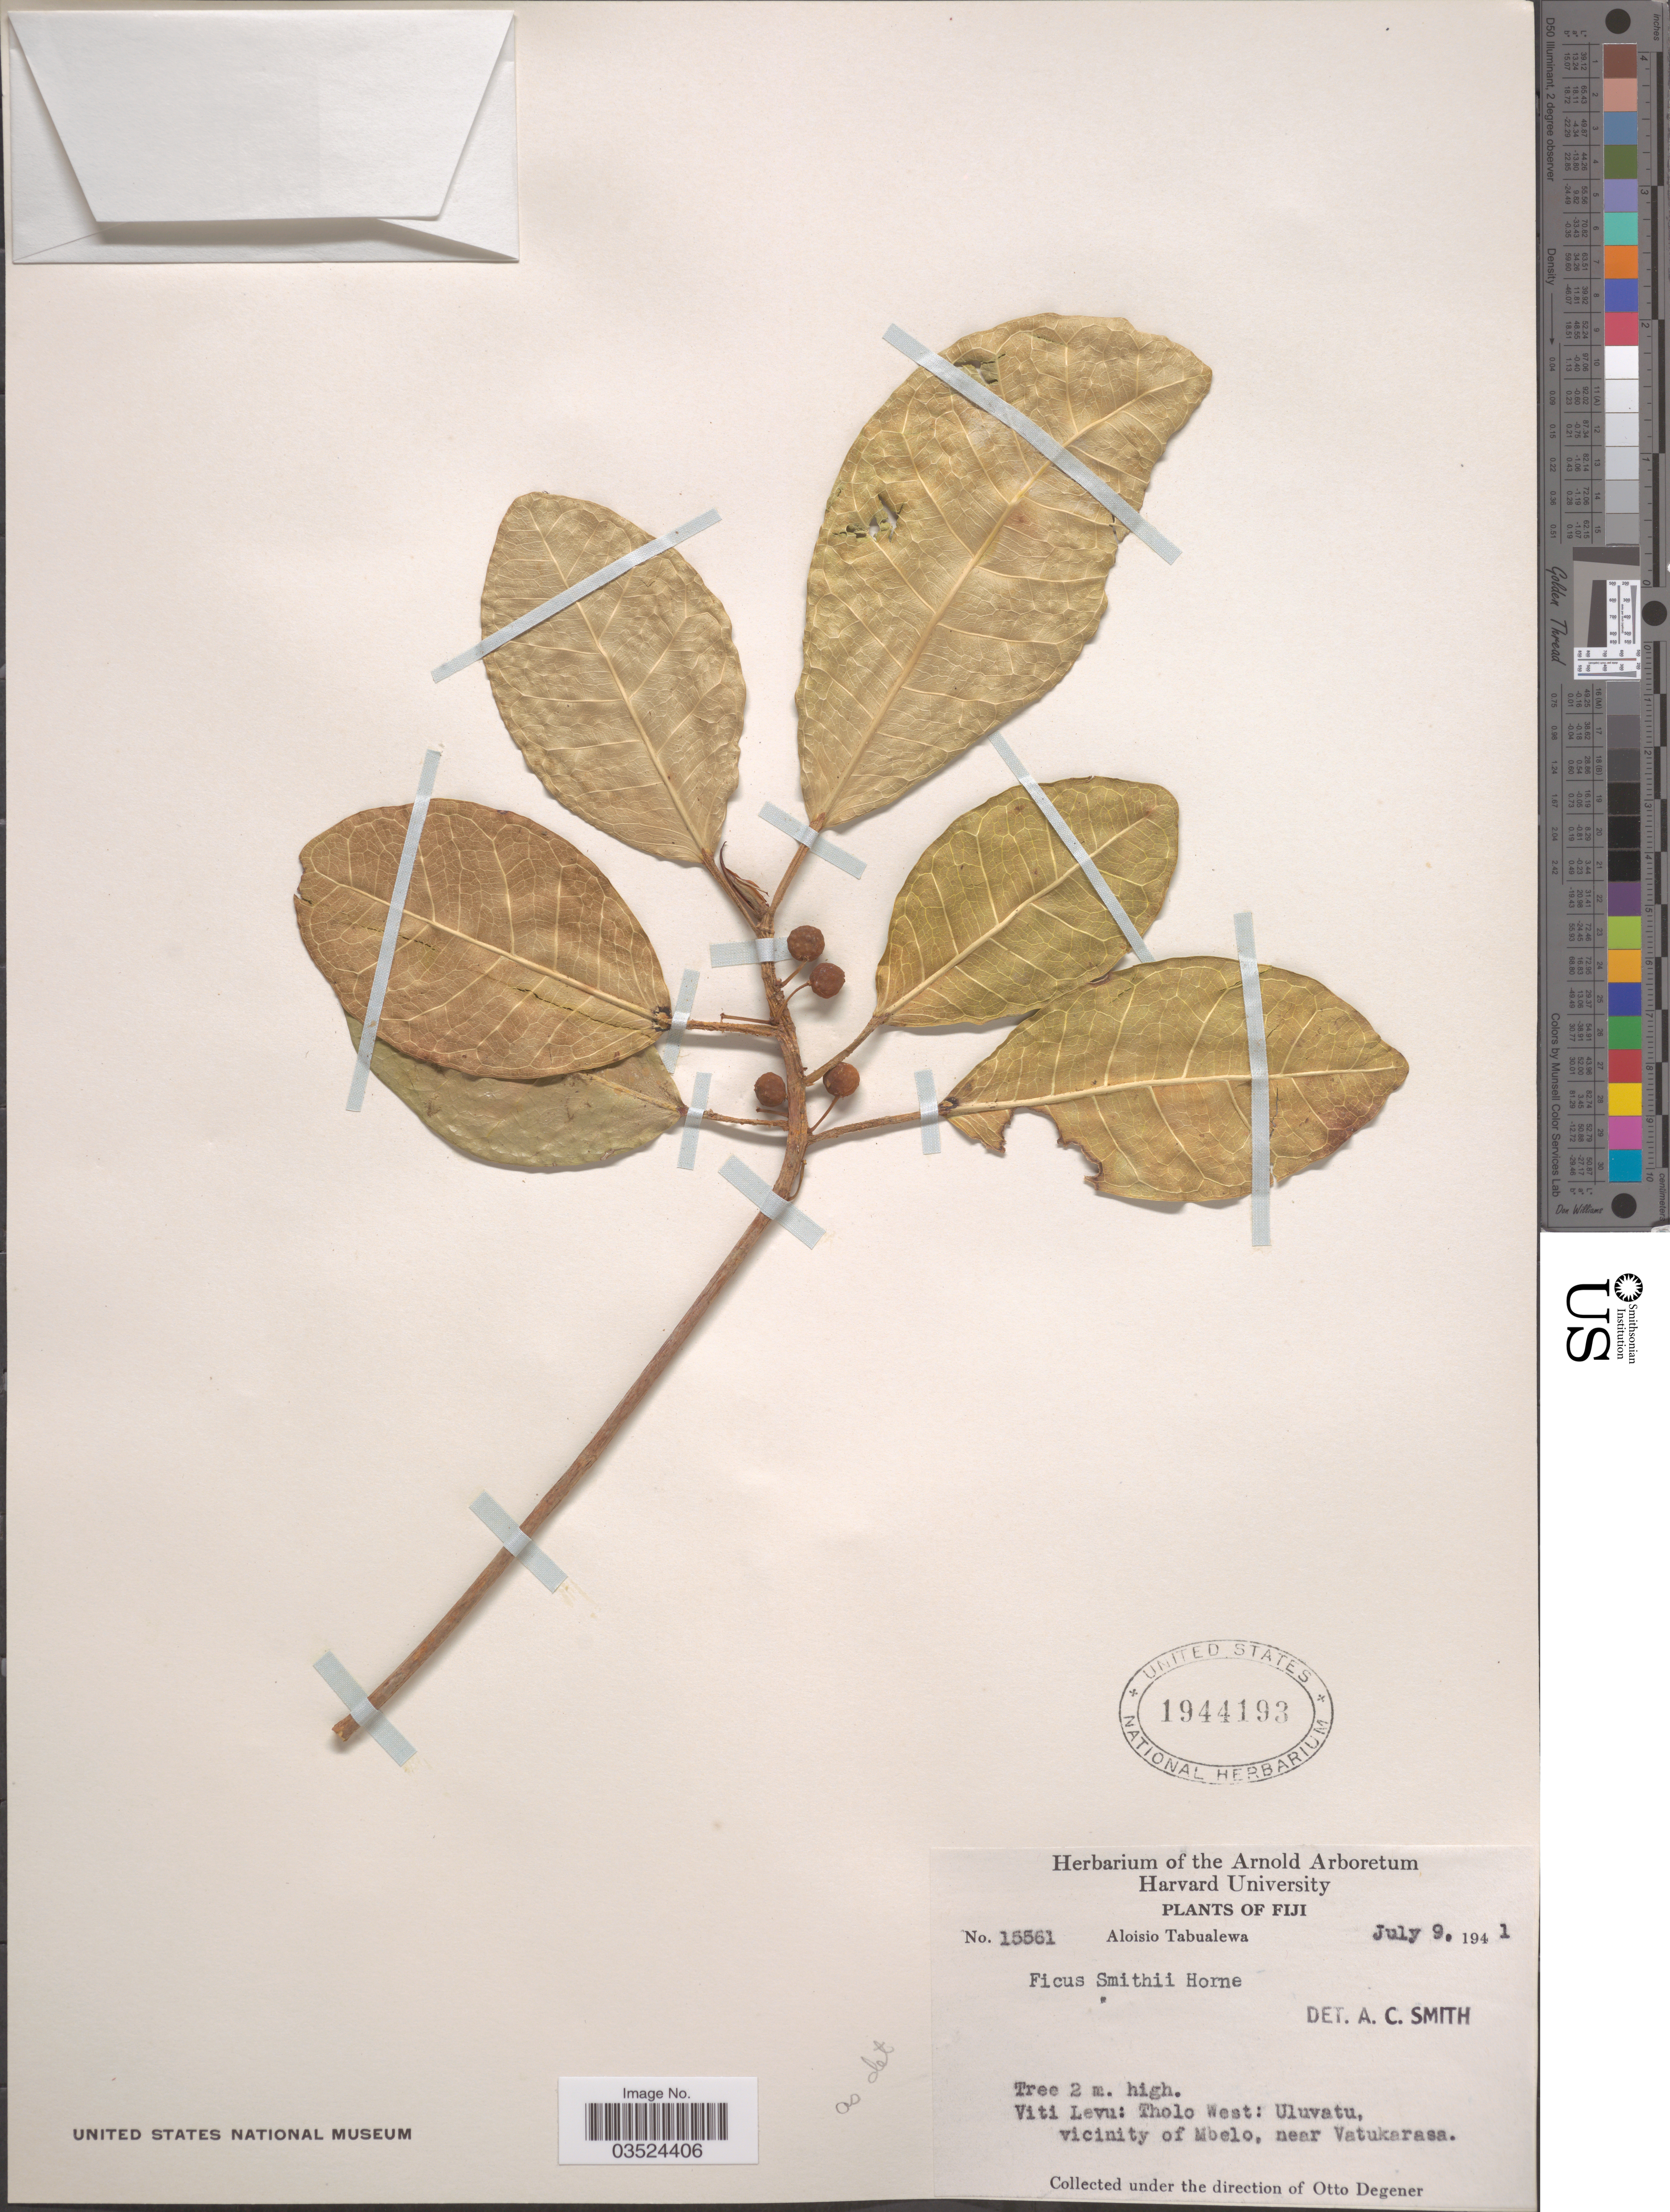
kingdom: Plantae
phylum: Tracheophyta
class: Magnoliopsida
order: Rosales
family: Moraceae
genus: Ficus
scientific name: Ficus smithii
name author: Horne ex Baker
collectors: A. Tabualewa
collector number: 15561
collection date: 1941-07-09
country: Fiji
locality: Viti Levu: Tholo West: Uluvatu, vicinity of Mbelo, near Vatukarasa.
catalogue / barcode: US 1944193